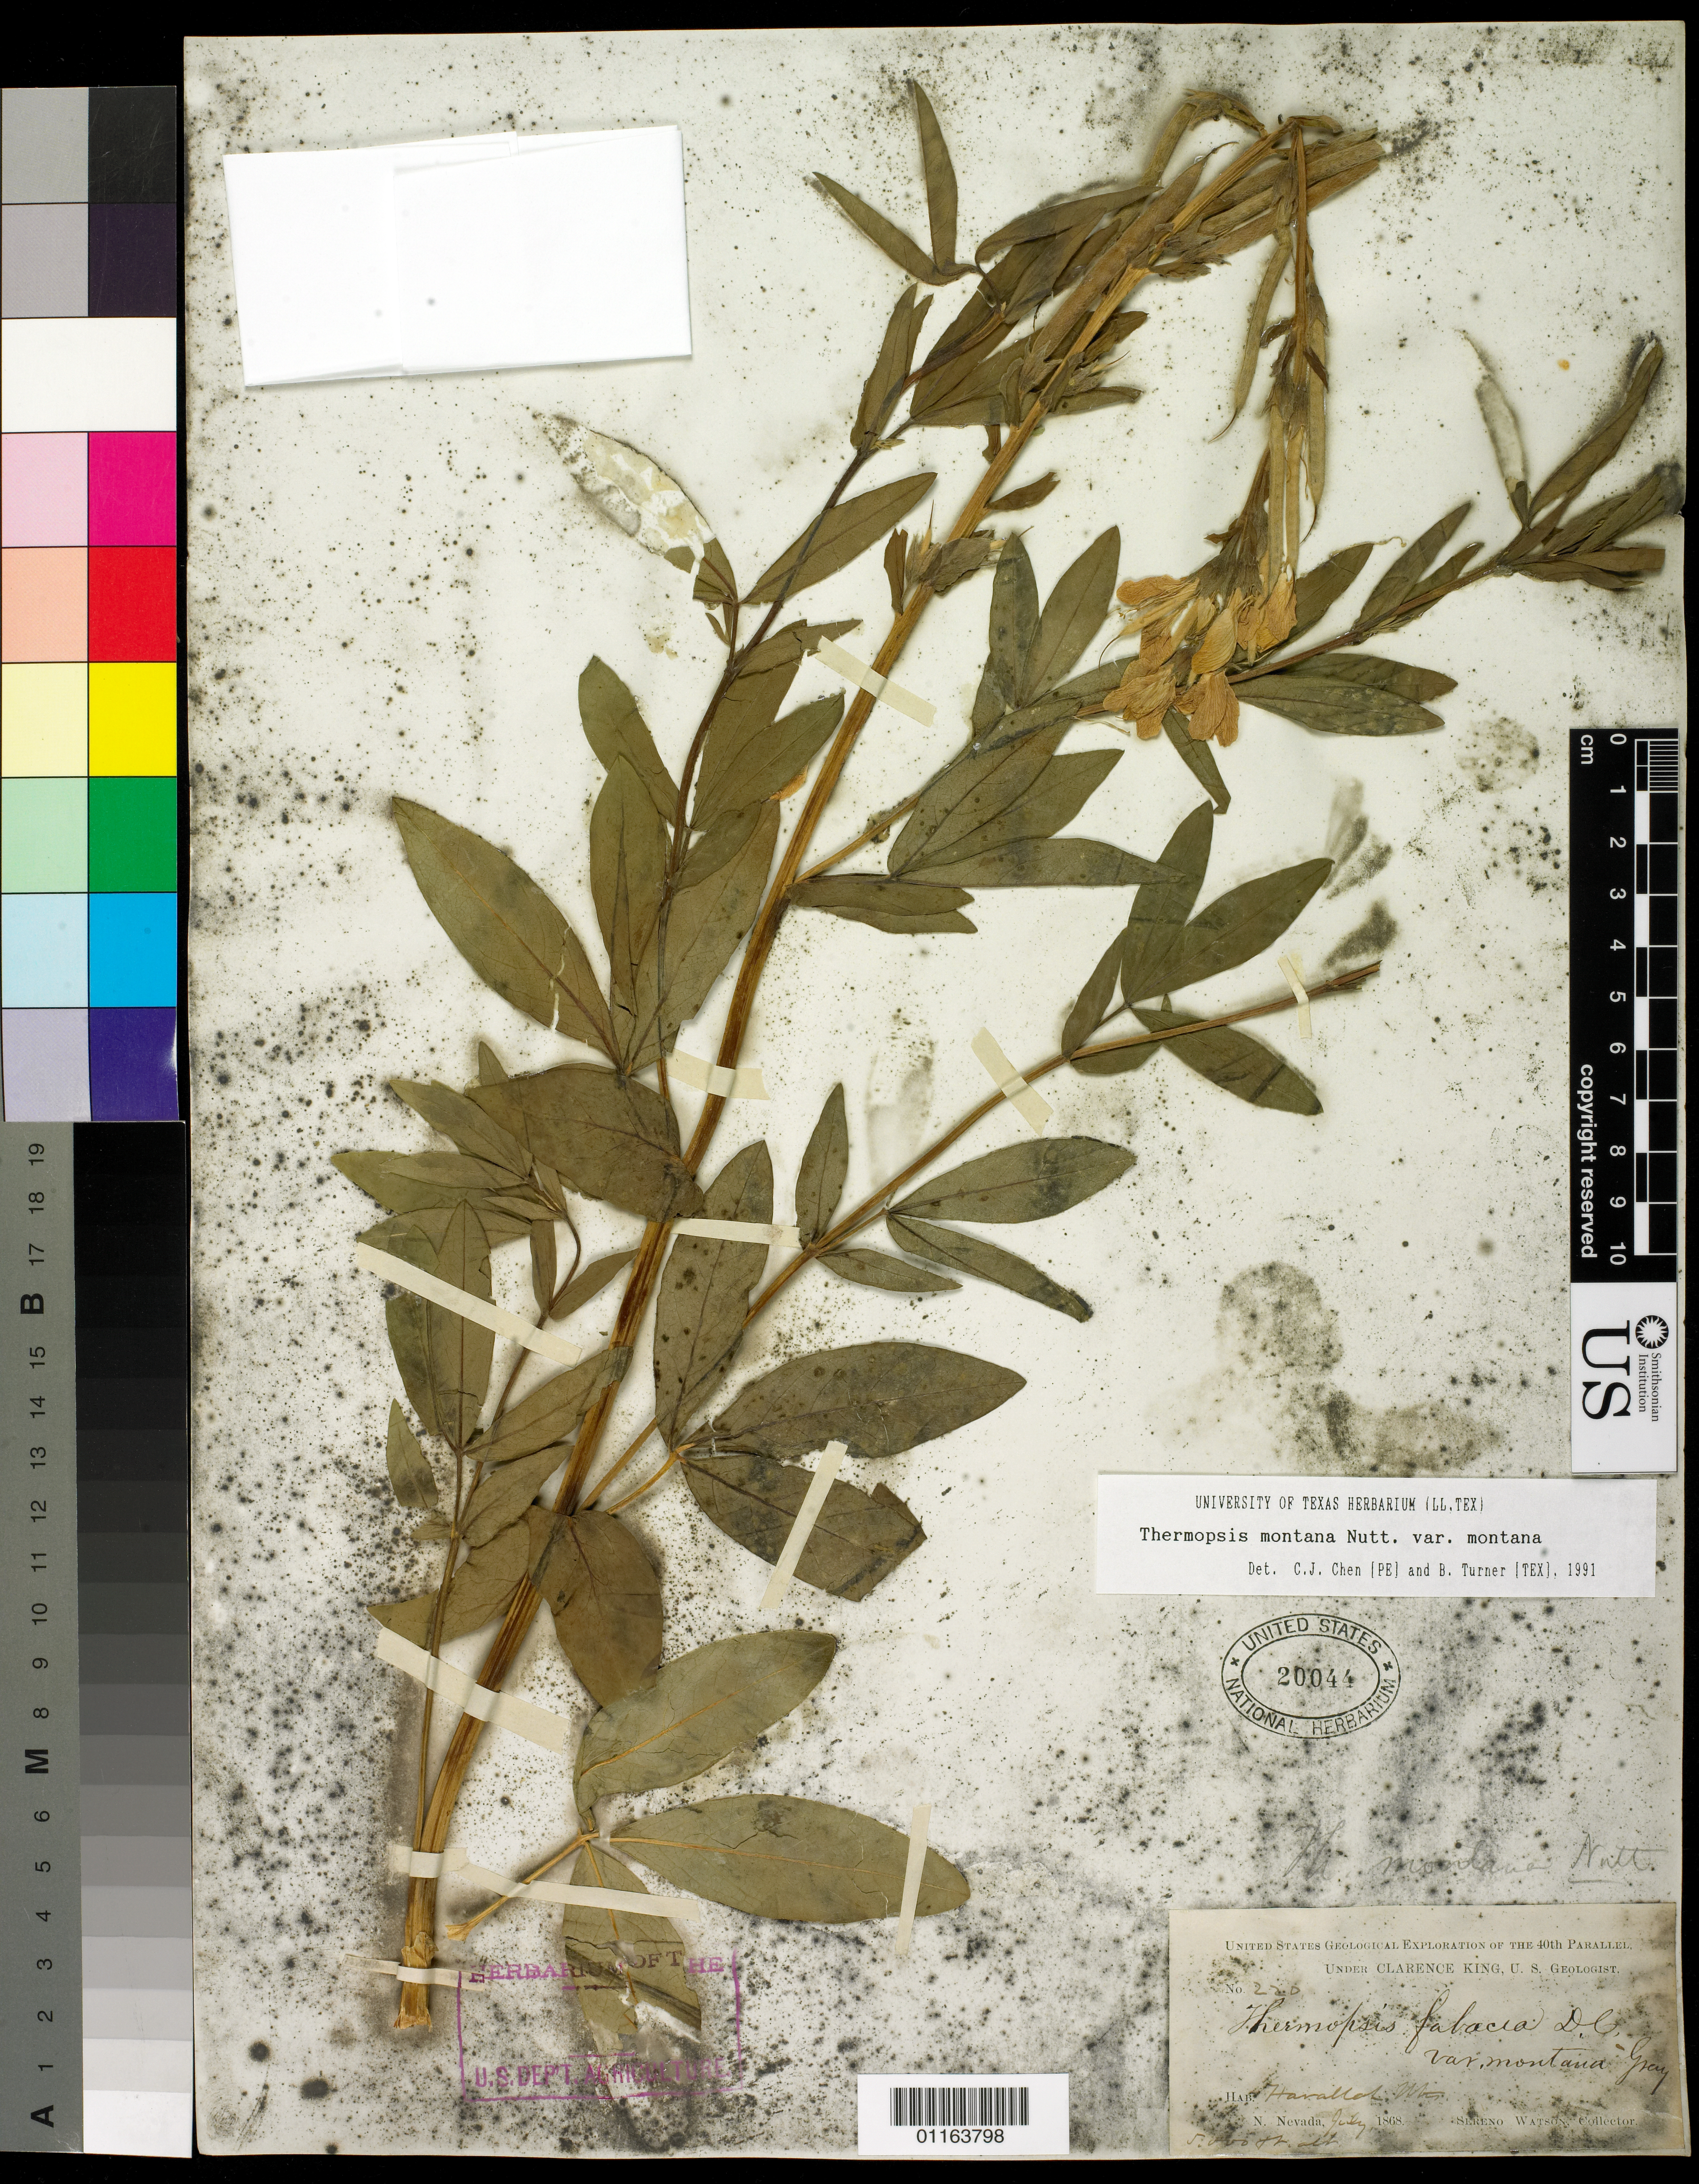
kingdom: Plantae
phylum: Tracheophyta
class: Magnoliopsida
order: Fabales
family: Fabaceae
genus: Thermopsis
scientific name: Thermopsis montana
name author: Nutt.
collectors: S. Watson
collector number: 220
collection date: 1868-07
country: United States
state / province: Nevada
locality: Havallah Mts.,N. Nevada.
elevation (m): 1524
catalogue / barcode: US 20044